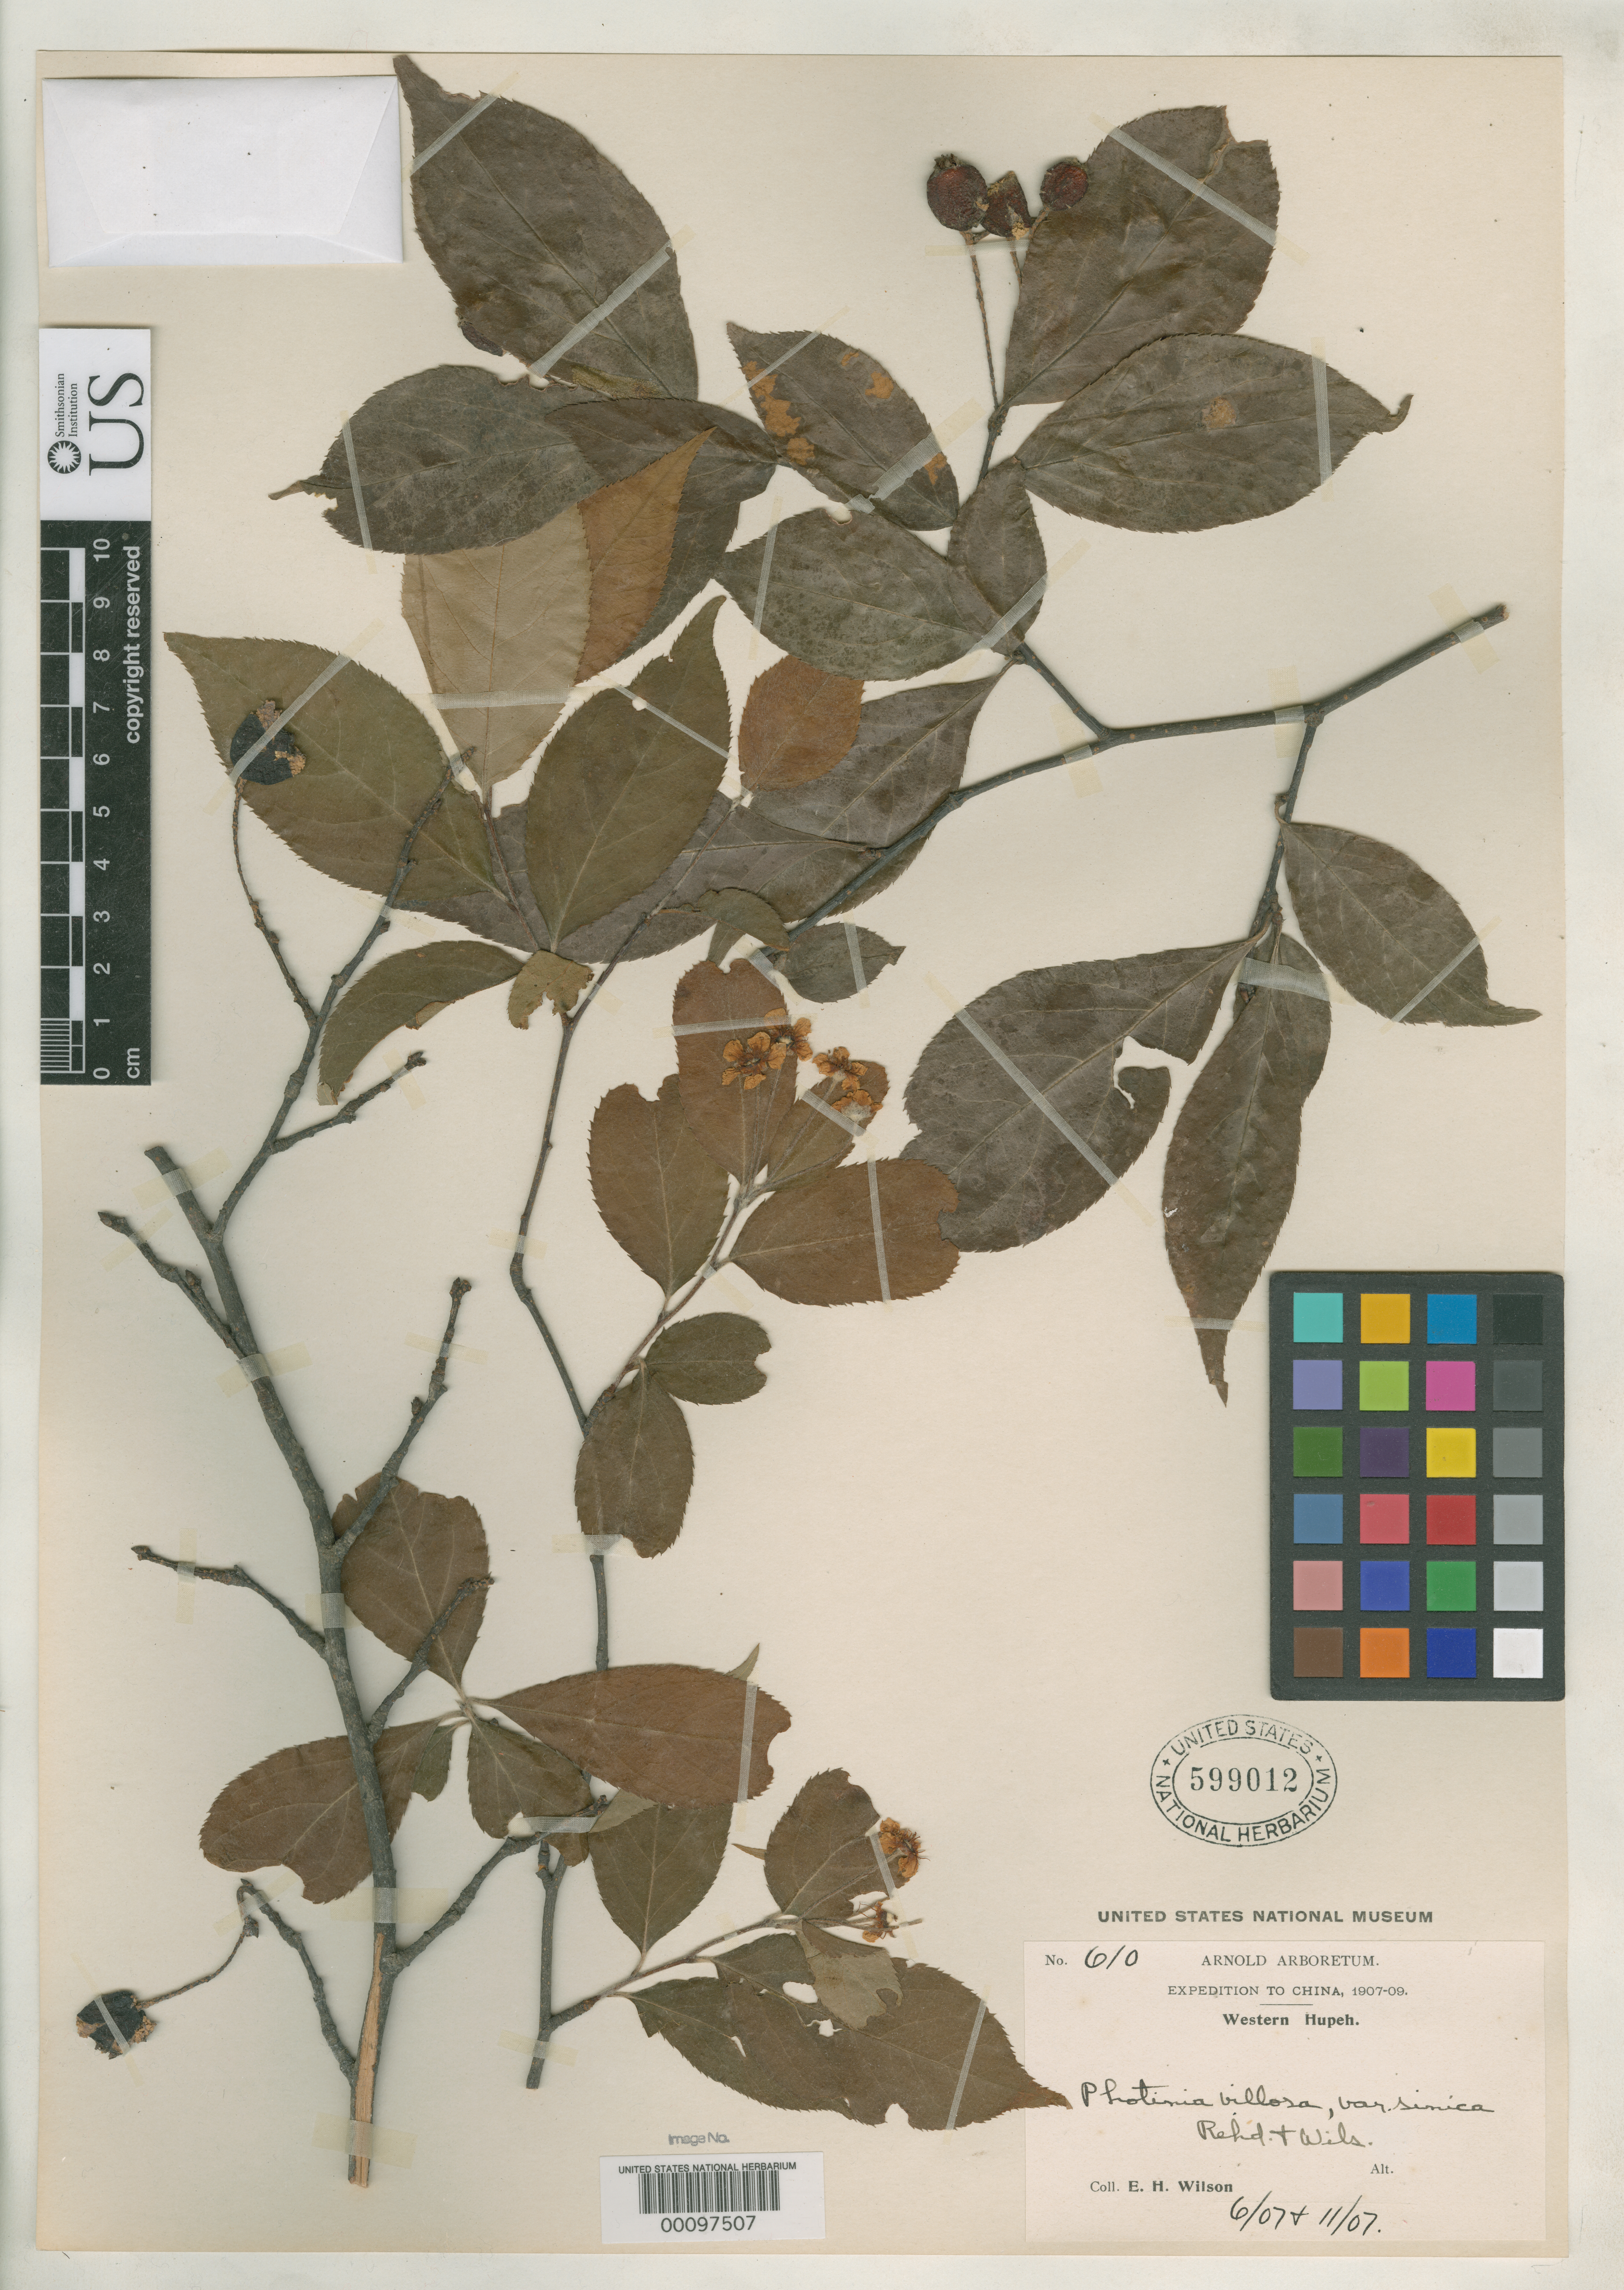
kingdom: Plantae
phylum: Tracheophyta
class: Magnoliopsida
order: Rosales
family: Rosaceae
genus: Photinia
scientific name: Photinia villosa var. sinica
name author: Rehder & E.H. Wilson in Sarg.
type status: Isotype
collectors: E. H. Wilson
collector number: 610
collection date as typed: Jun 1907 to -- Nov 1907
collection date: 1907-06/1907-11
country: China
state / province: Hubei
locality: Fang Hsien.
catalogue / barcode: US 599012